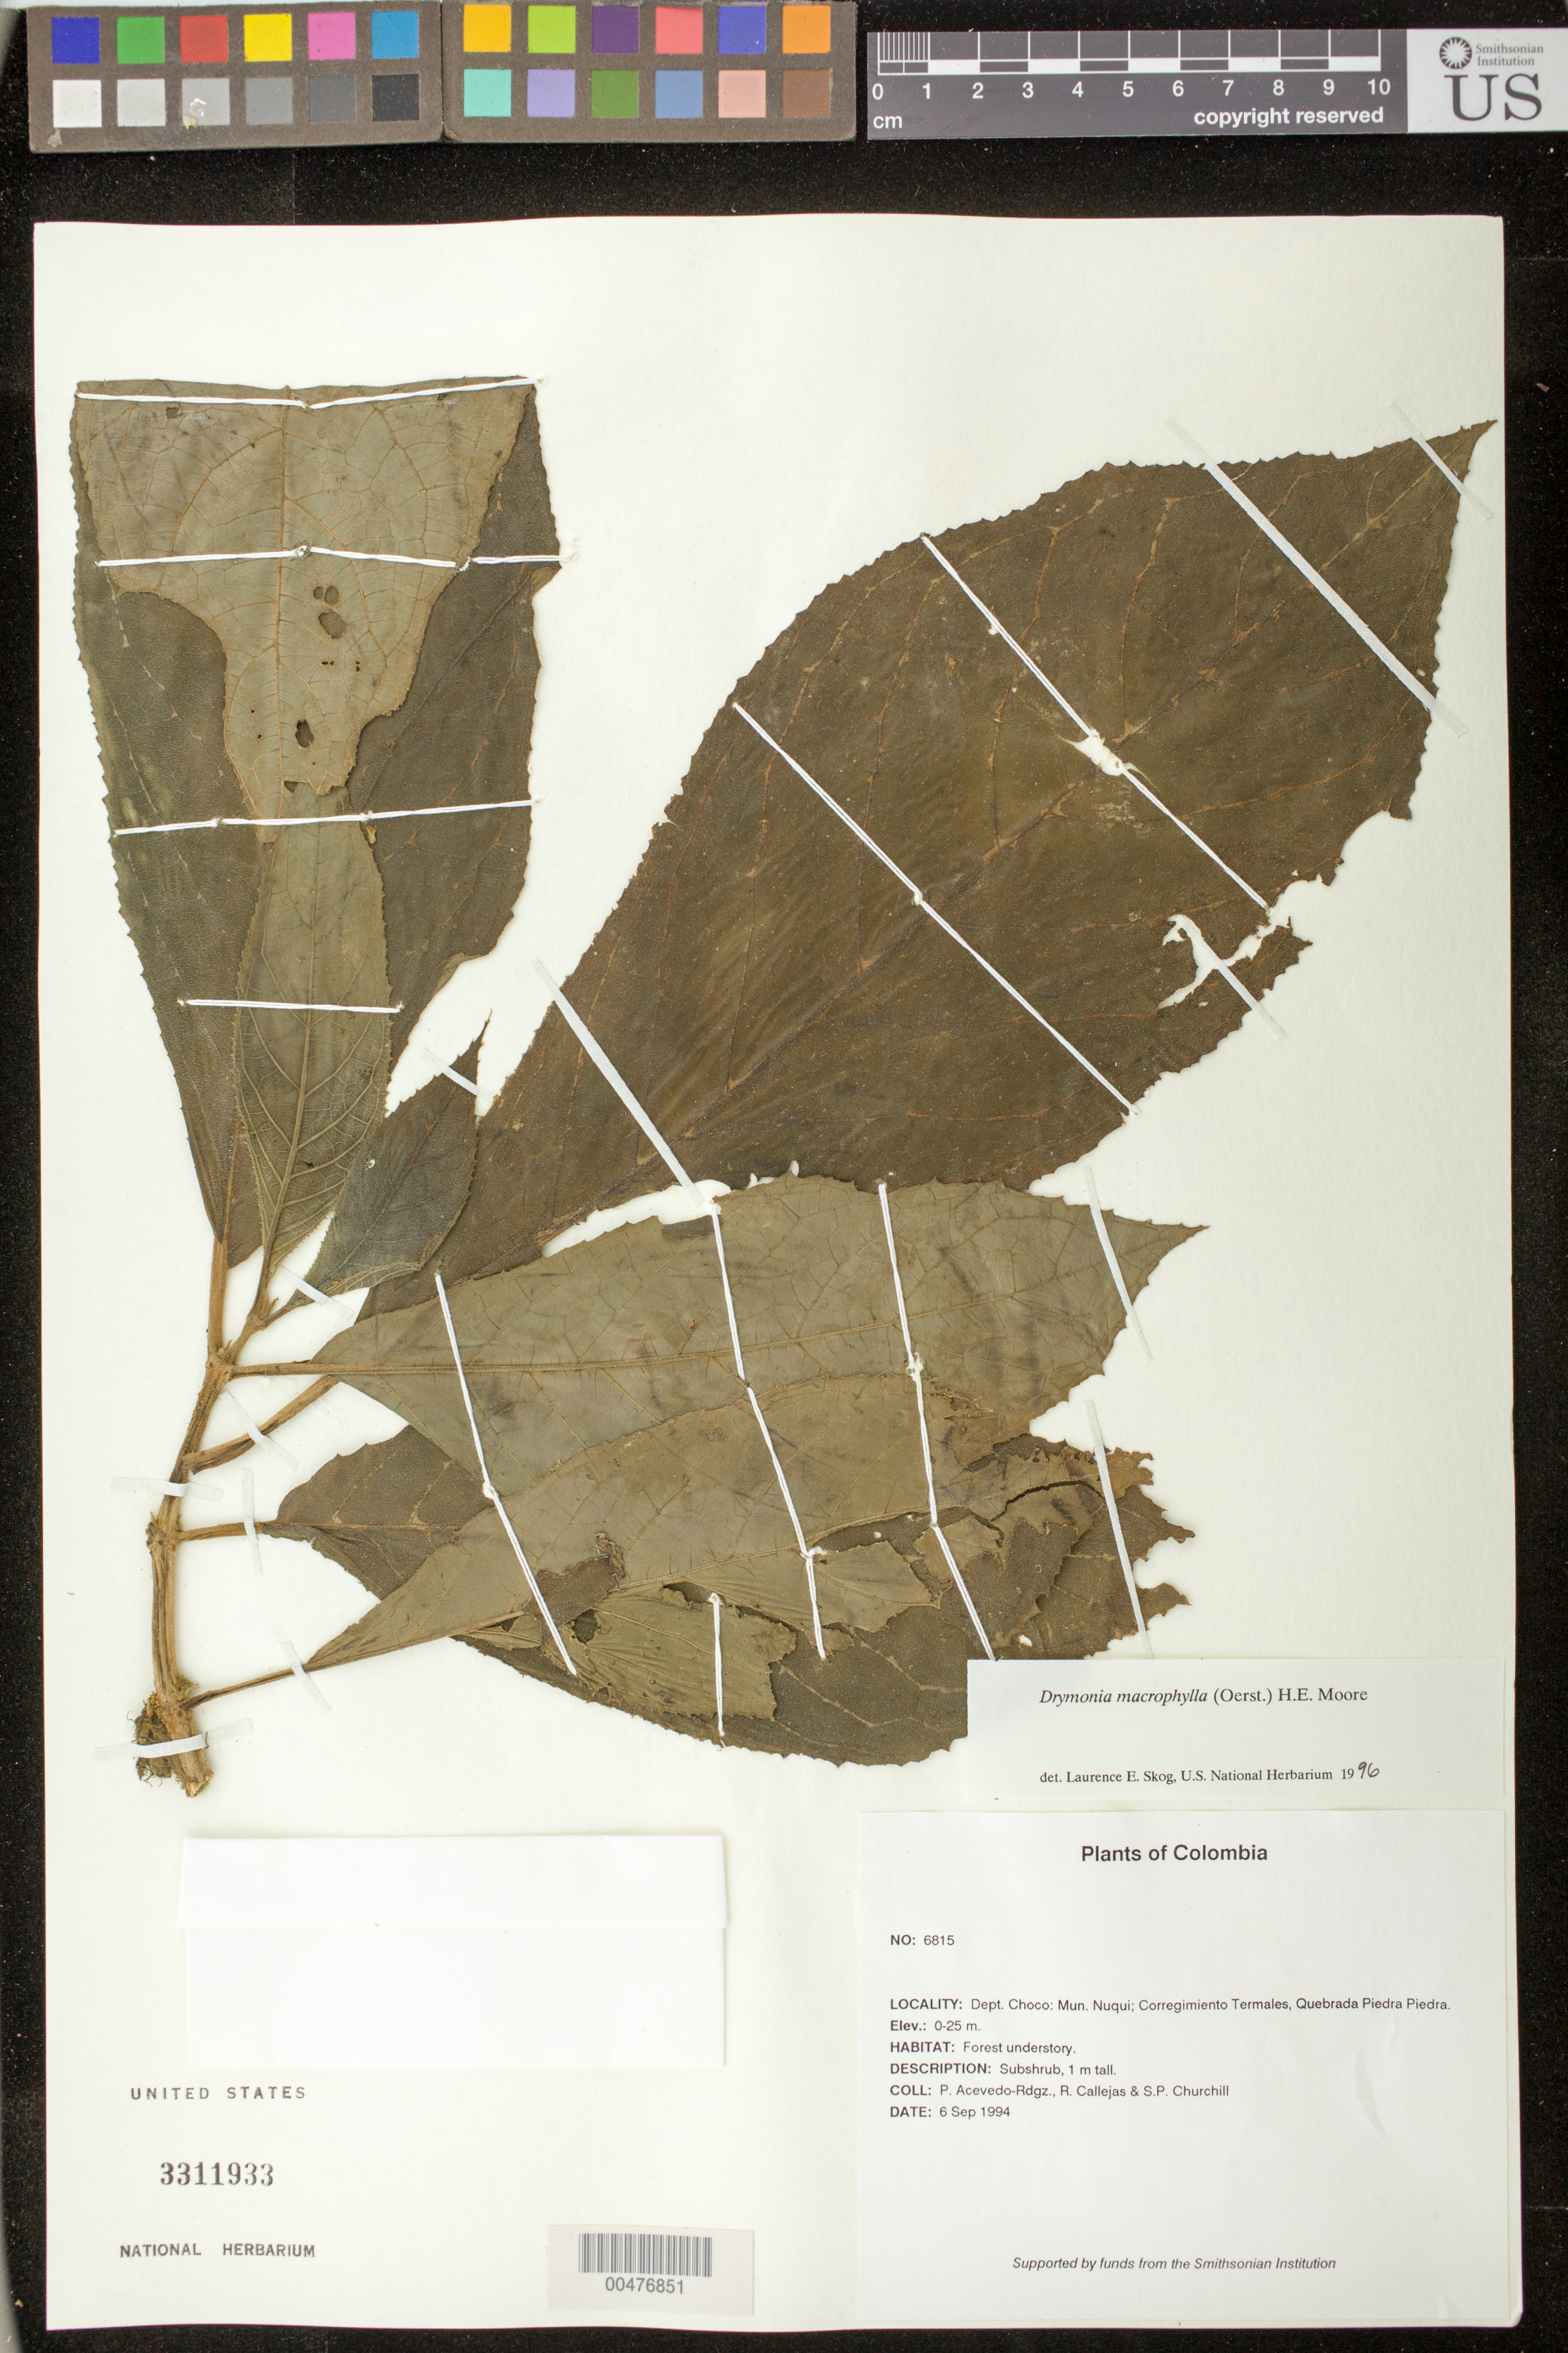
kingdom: Plantae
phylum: Tracheophyta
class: Magnoliopsida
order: Lamiales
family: Gesneriaceae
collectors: P. Acevedo-Rodr., R. Callejas & S. Churchill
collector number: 6815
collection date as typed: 06 Sep 1994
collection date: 1994-09-06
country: Colombia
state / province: Chocó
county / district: Nuqui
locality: Depart. Choco; Mun. Nuqui; Corregimiento Termales. Quebrada Piedra Piedra.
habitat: Forest understory.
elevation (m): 0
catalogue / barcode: US 3311933